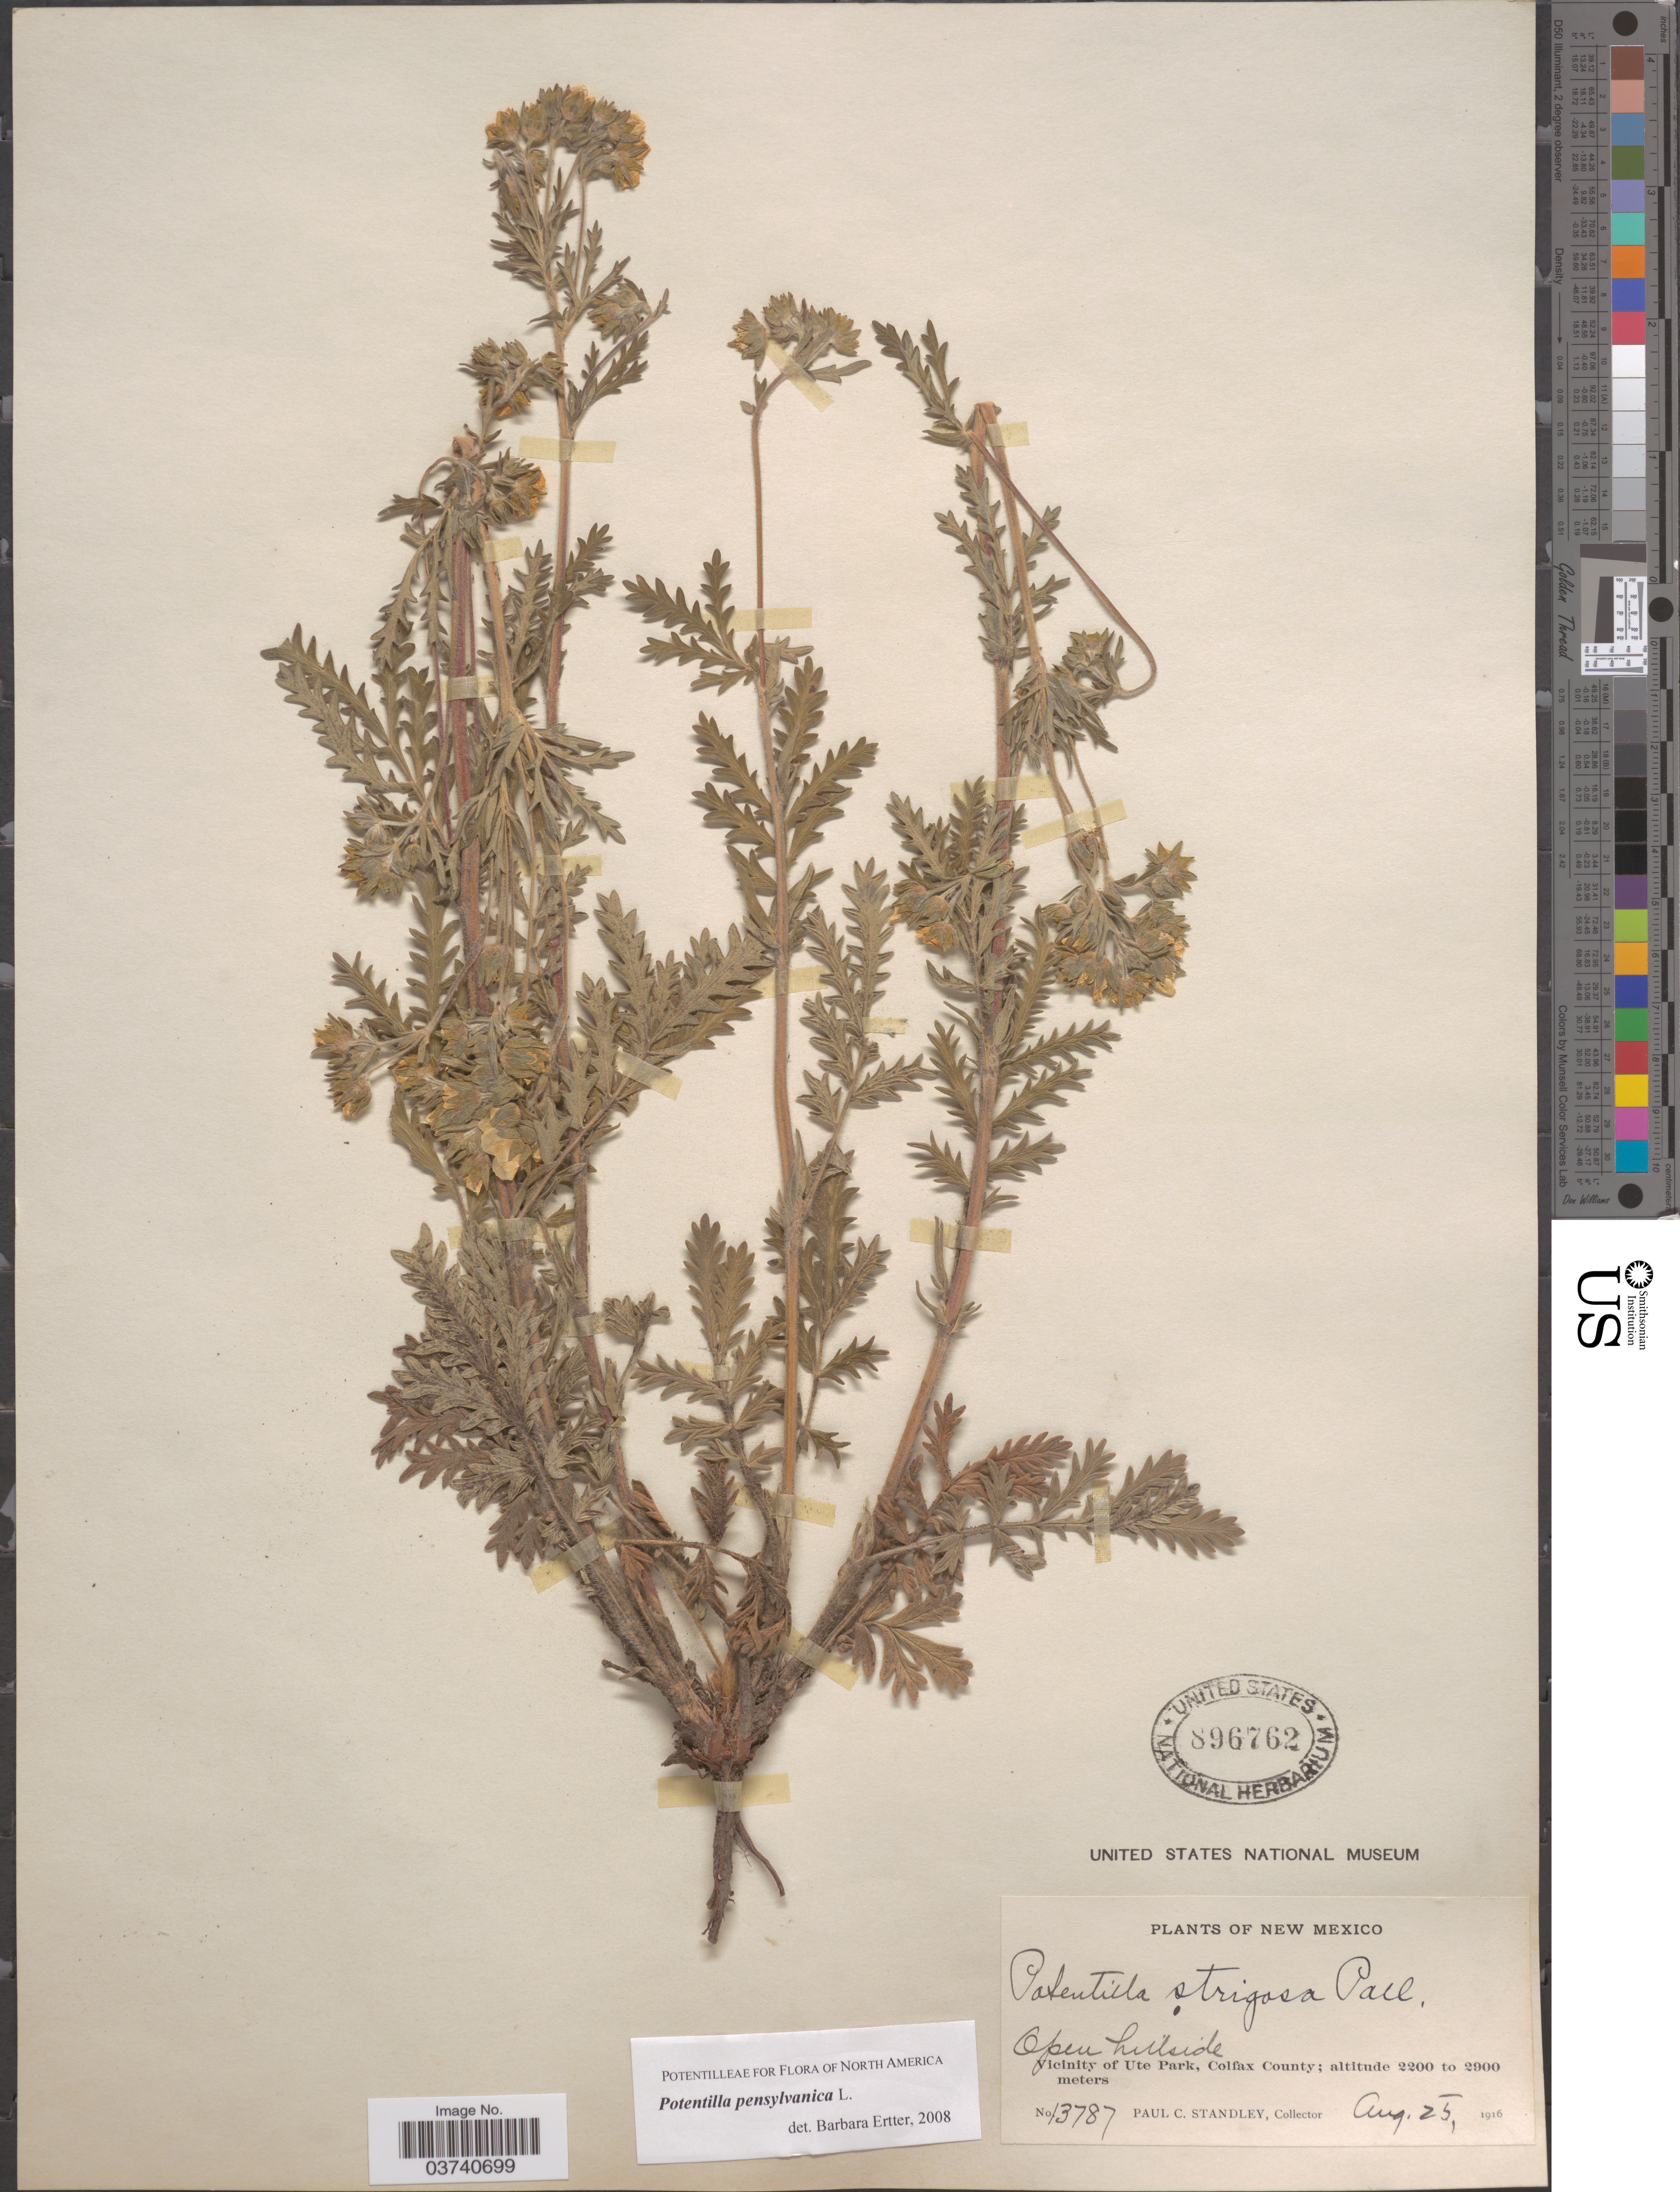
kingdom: Plantae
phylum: Tracheophyta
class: Magnoliopsida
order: Rosales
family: Rosaceae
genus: Potentilla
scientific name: Potentilla pensylvanica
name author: L.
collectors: P. C. Standley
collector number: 13787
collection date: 1916-08-25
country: United States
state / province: New Mexico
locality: Open hillside. Vicinity of Ute Park, Colfax County.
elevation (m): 2200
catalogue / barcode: US 896762